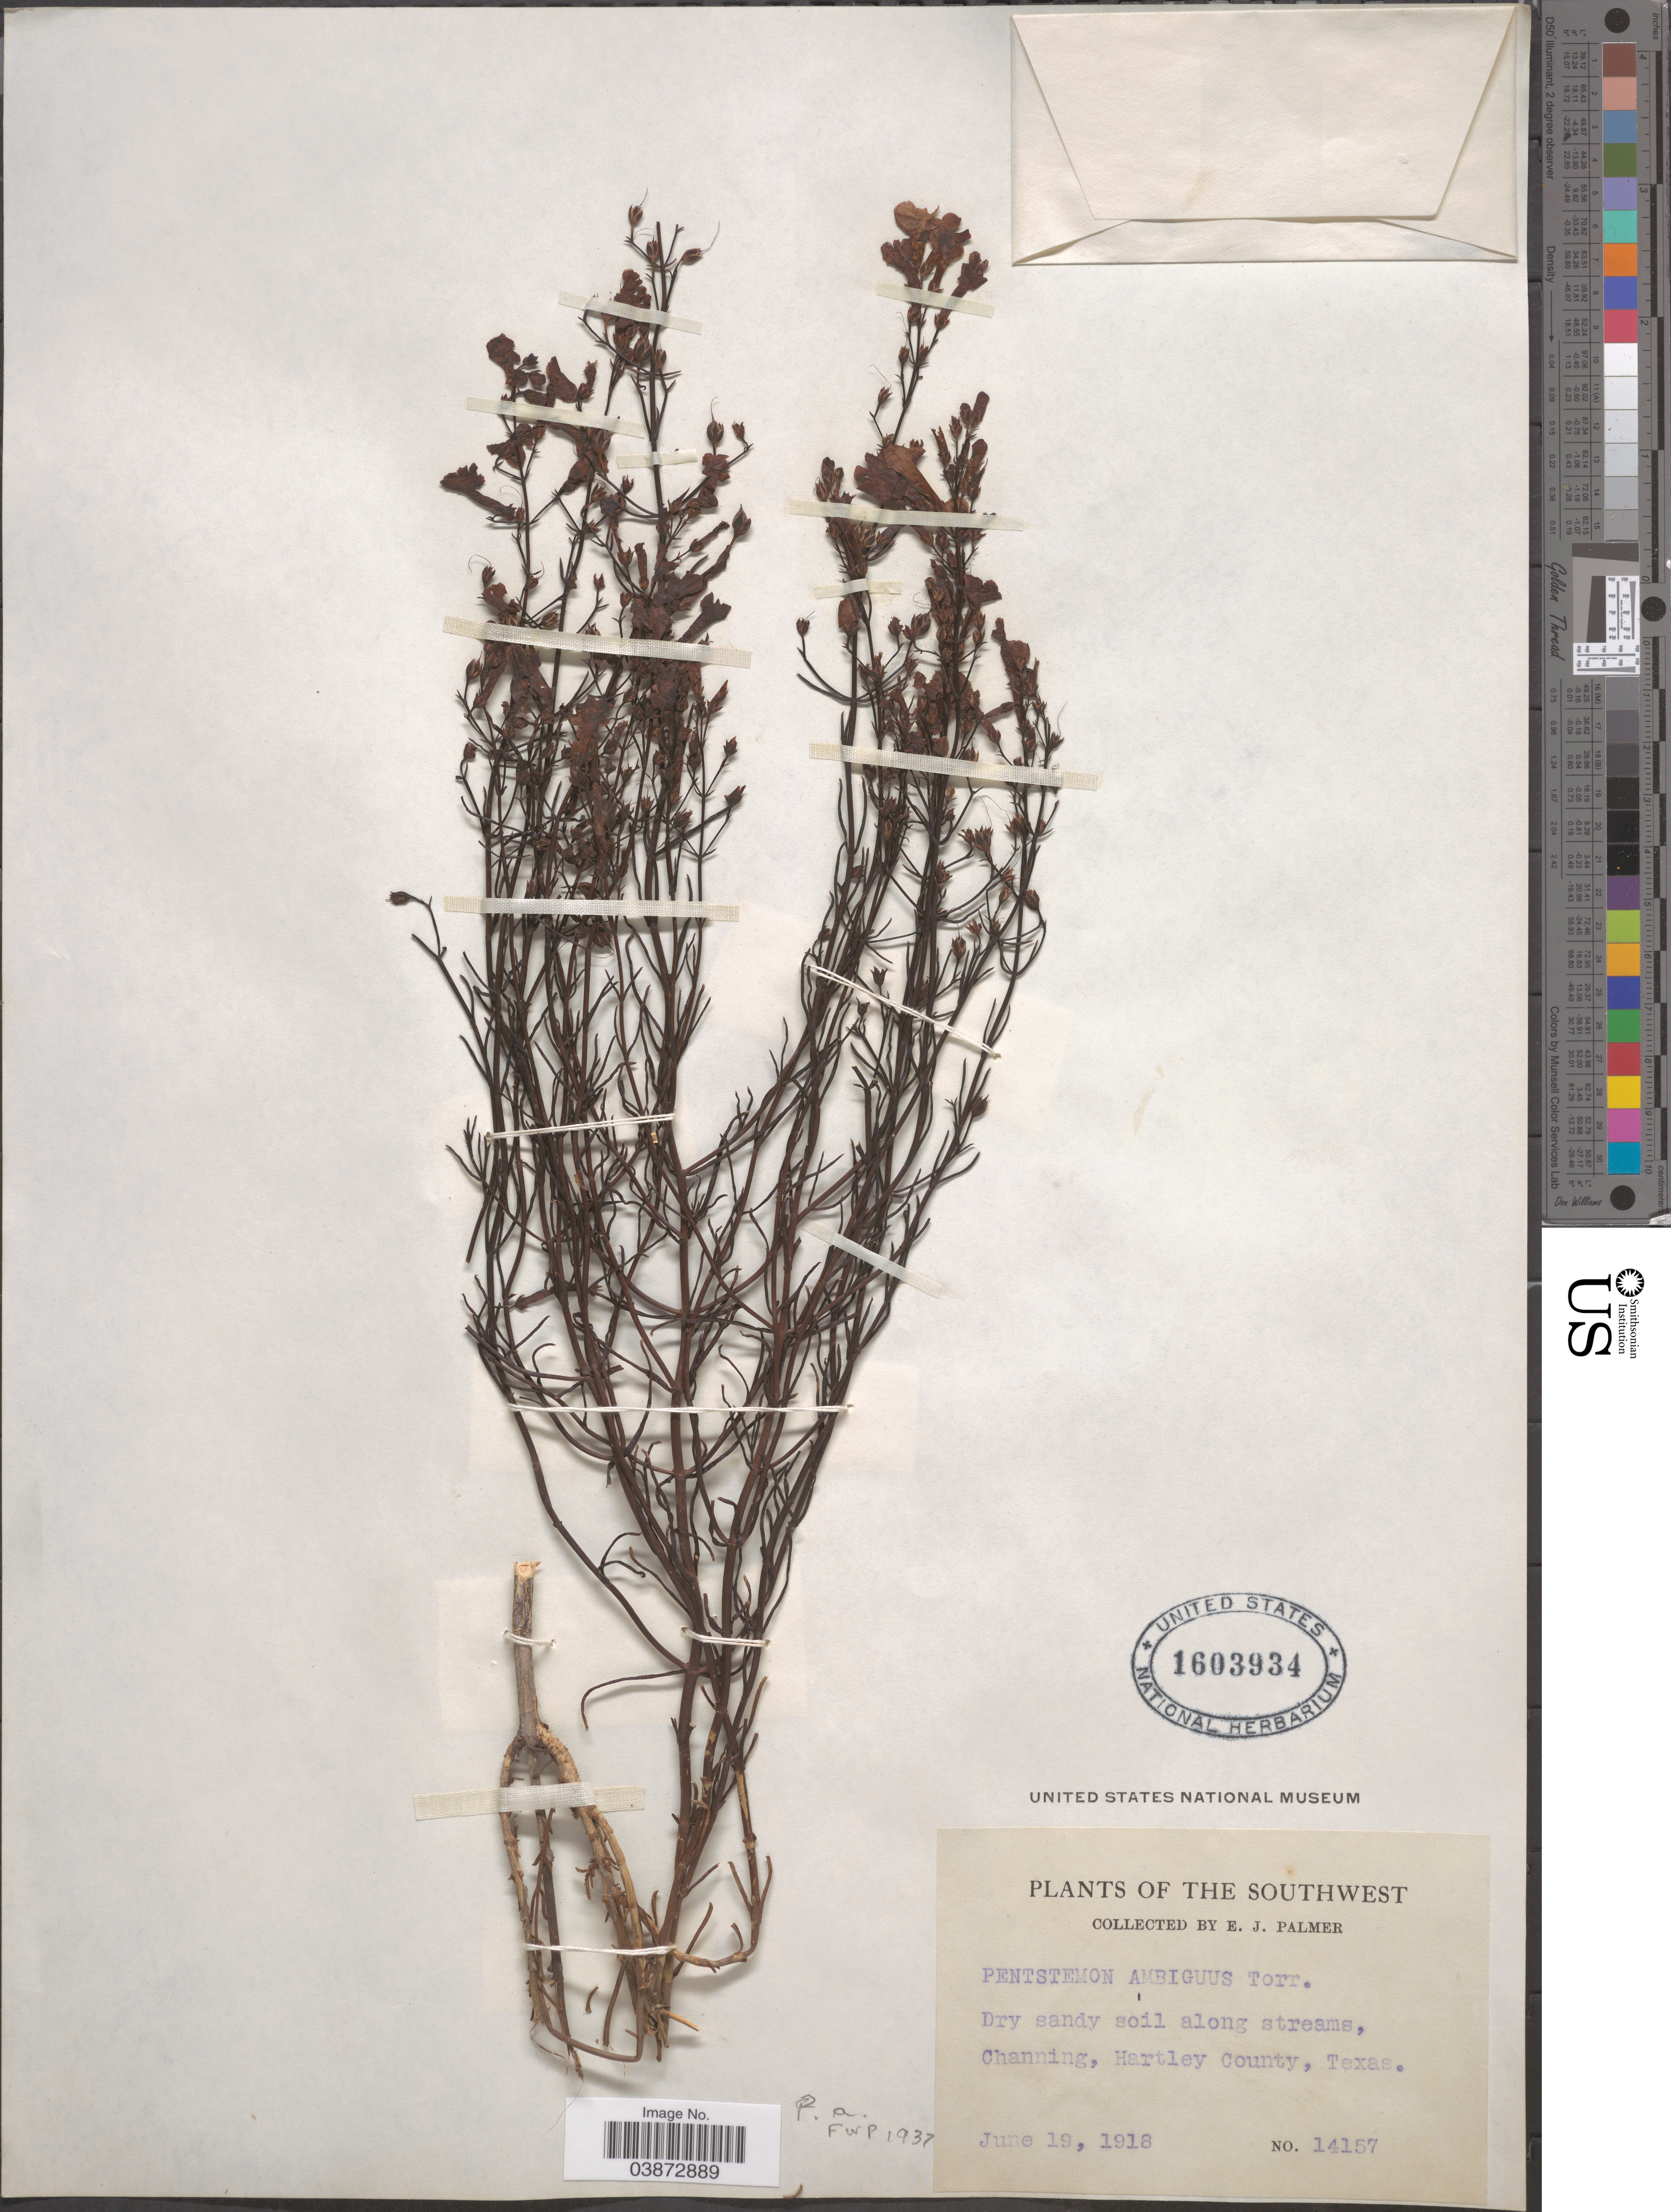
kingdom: Plantae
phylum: Tracheophyta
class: Magnoliopsida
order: Lamiales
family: Plantaginaceae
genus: Penstemon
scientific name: Penstemon ambiguus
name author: Torr.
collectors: E. J. Palmer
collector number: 14157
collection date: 1918-06-19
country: United States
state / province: Texas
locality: Southwest. Channing, Hartley County.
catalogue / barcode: US 1603934